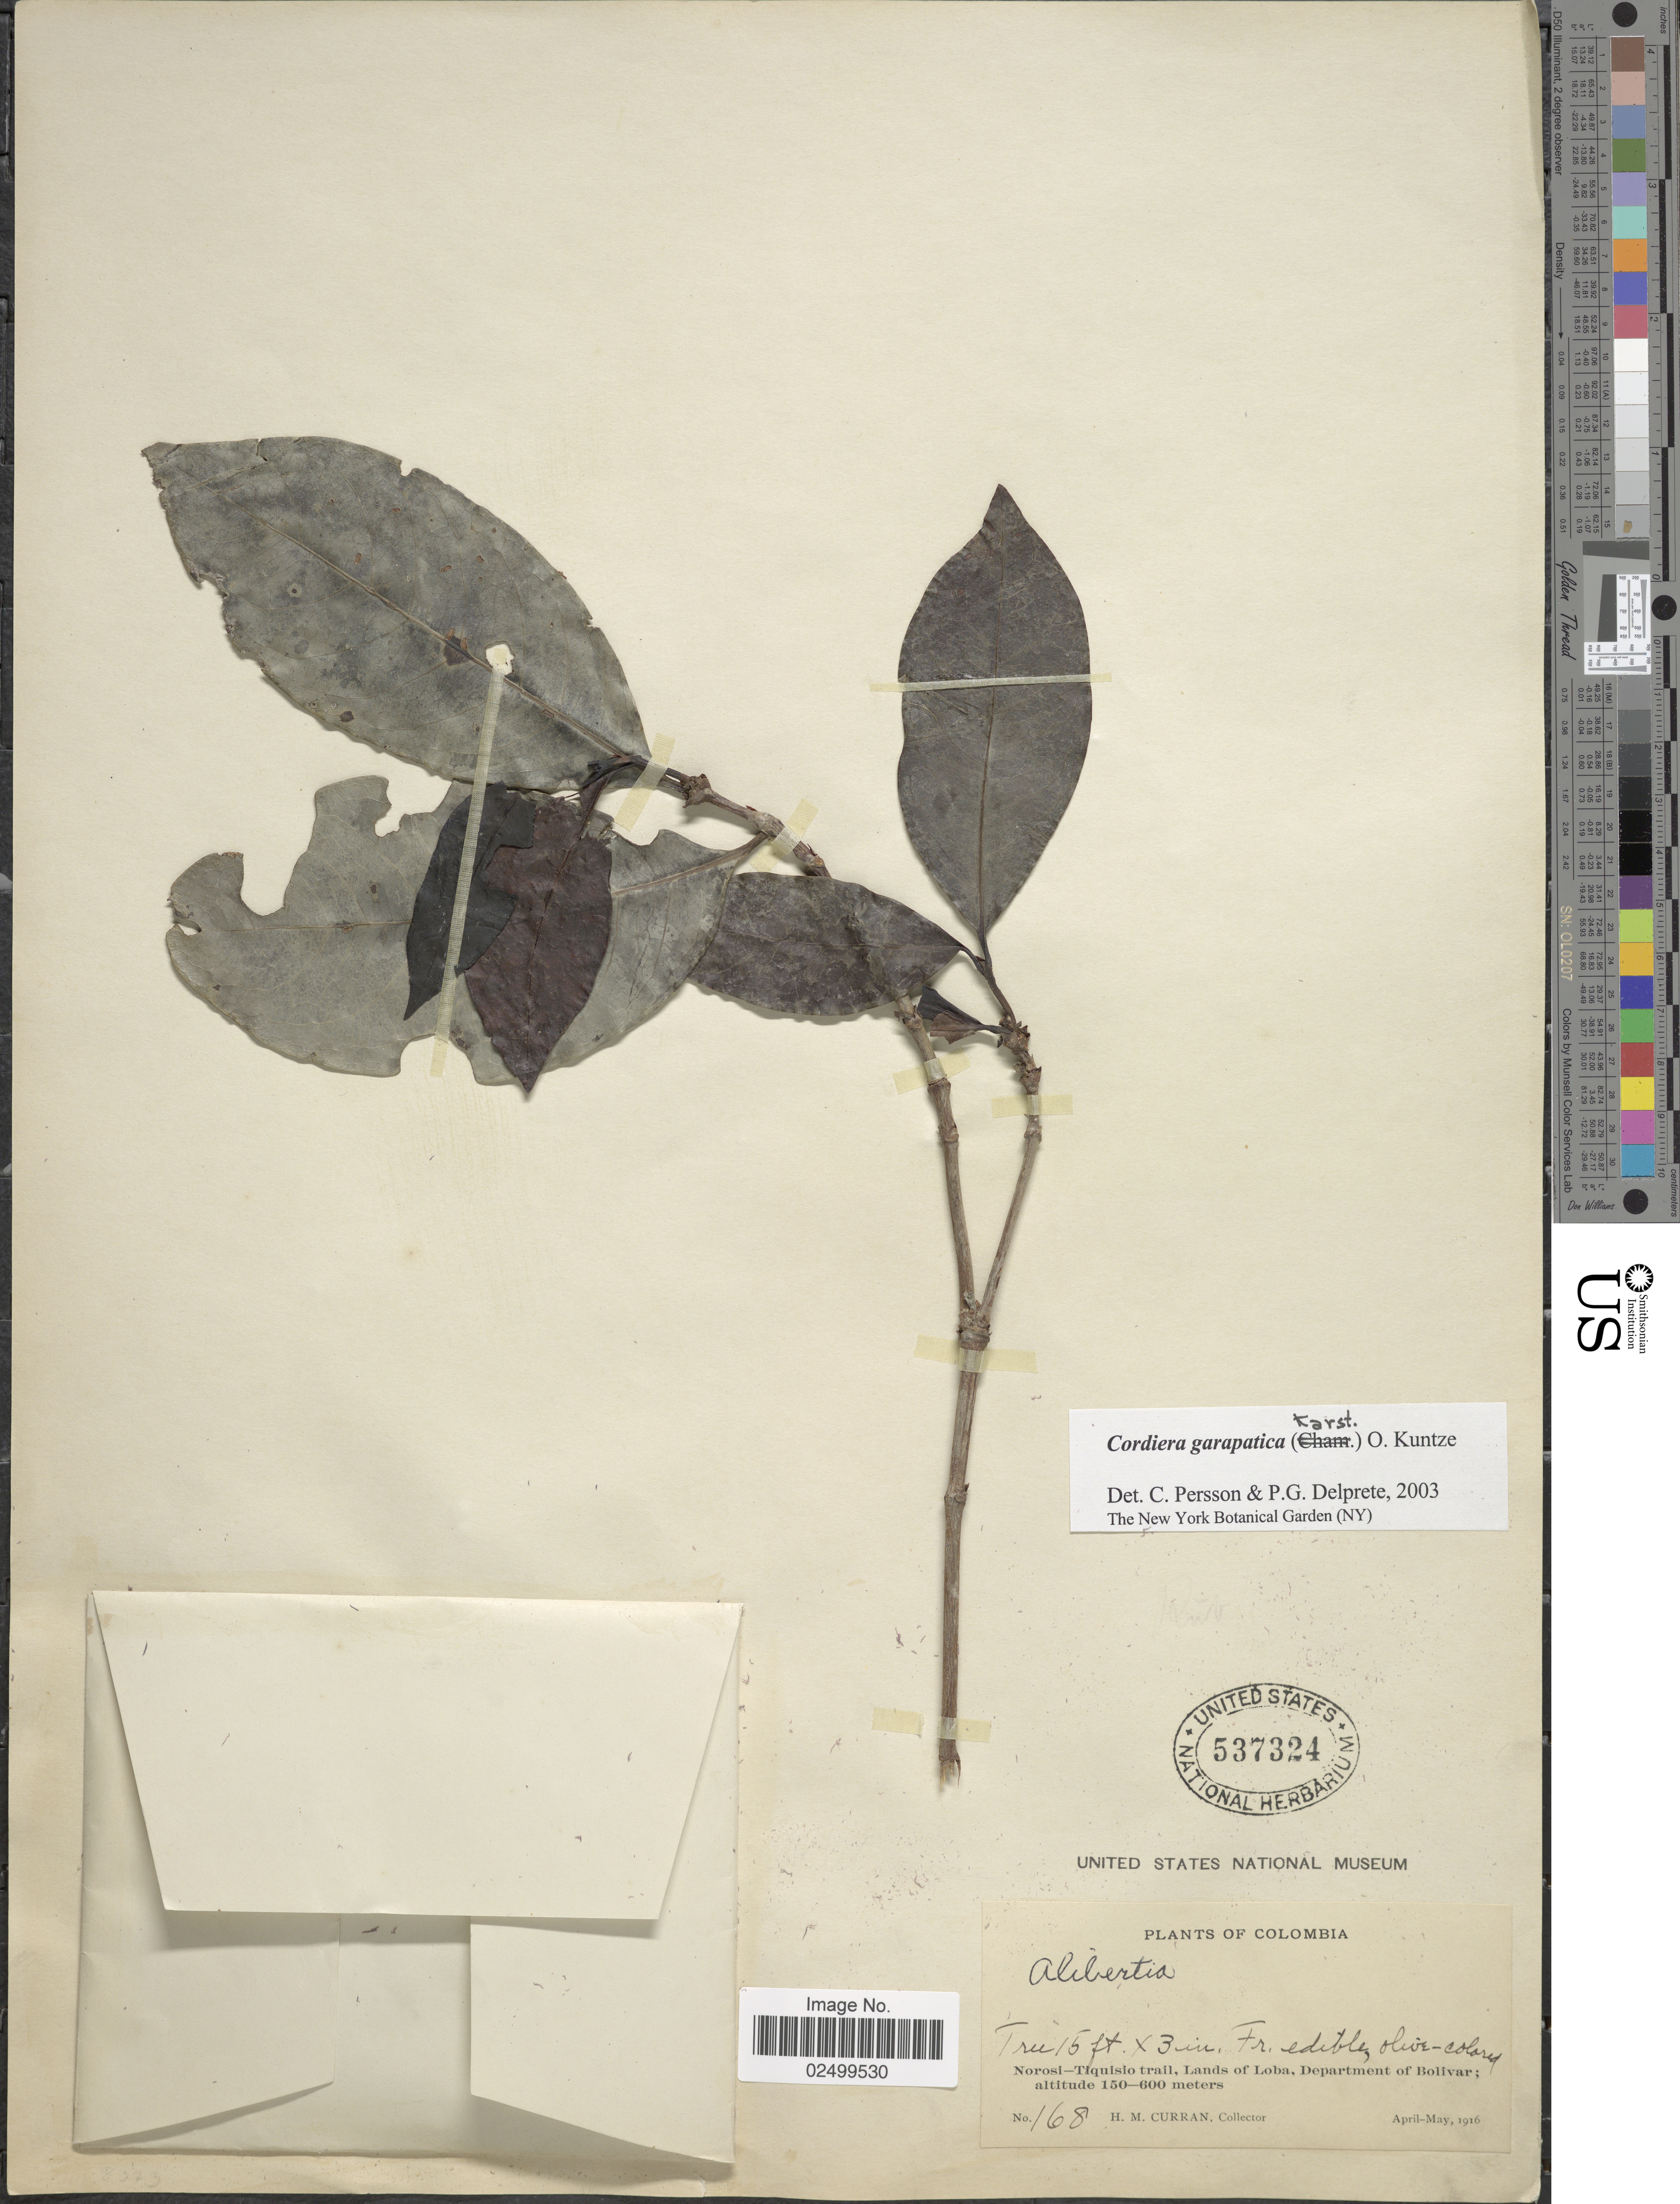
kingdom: Plantae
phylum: Tracheophyta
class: Magnoliopsida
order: Gentianales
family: Rubiaceae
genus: Cordiera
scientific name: Cordiera garapatica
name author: Kuntze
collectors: H. M. Curran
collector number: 168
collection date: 1916-04/1916-05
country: Colombia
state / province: Bolívar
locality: Norosi-Tiquisio trail, Lands of Loba, Department of Bolivar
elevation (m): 150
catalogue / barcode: US 537324